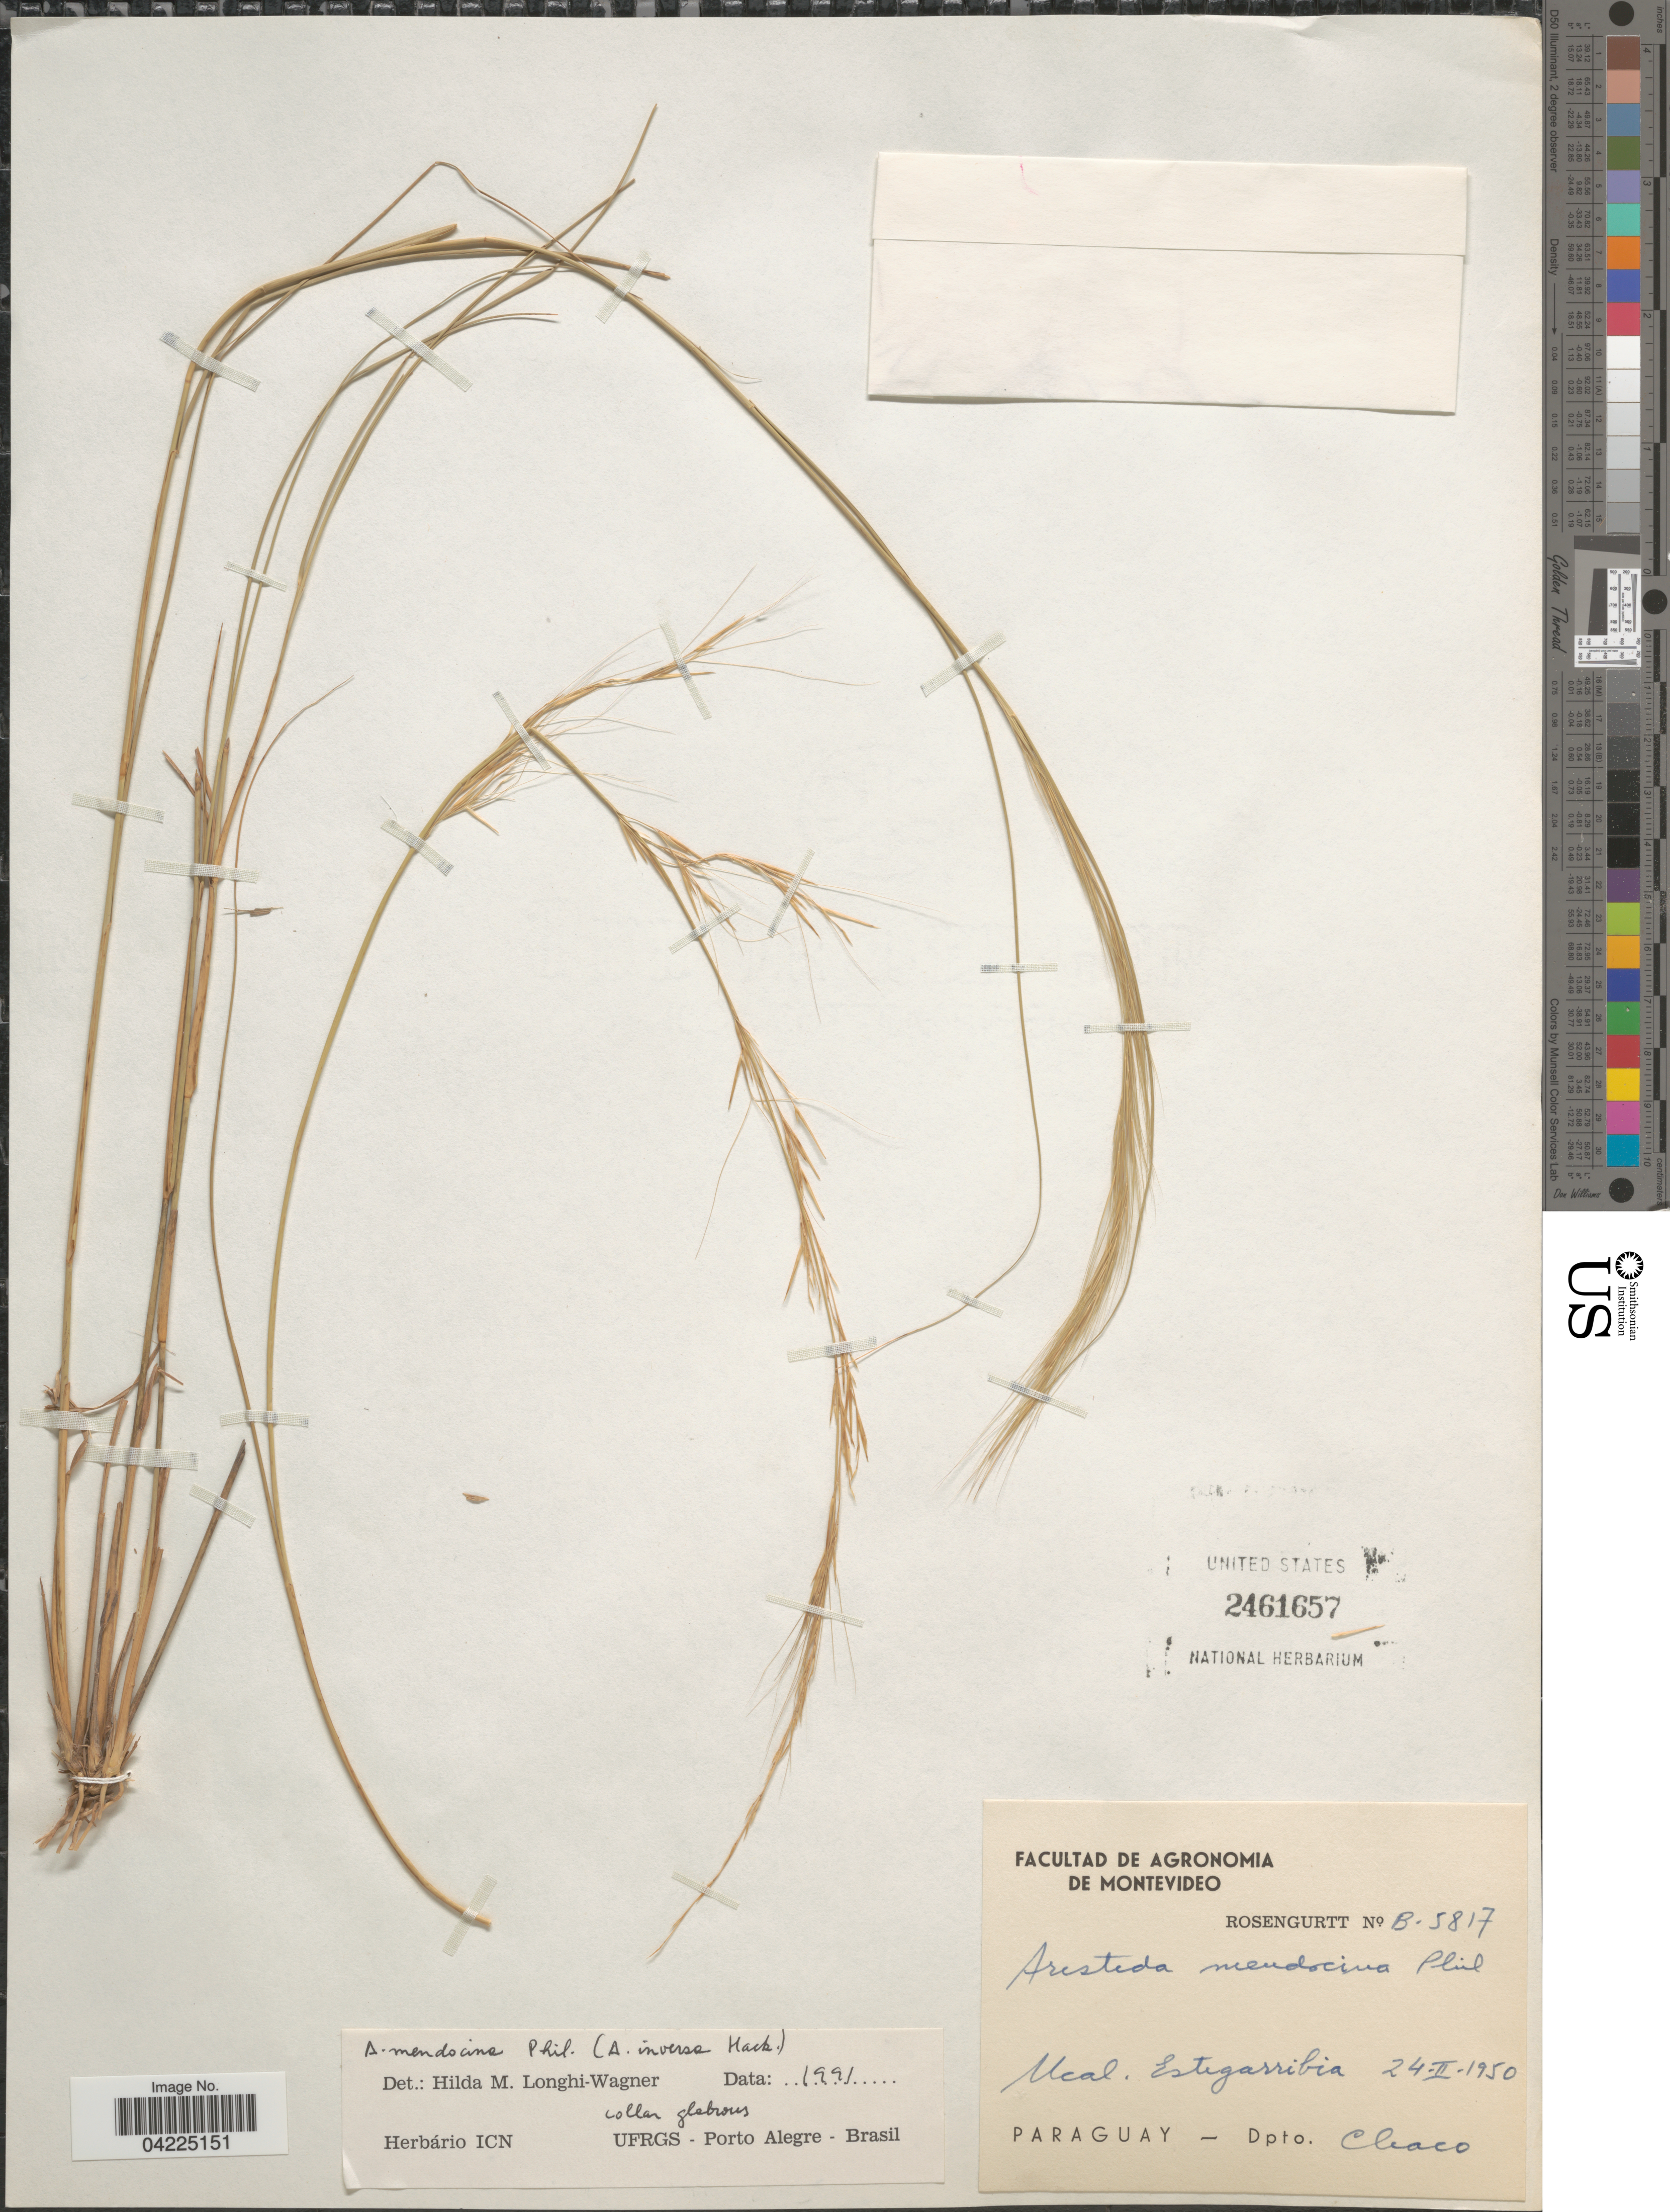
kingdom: Plantae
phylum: Tracheophyta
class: Liliopsida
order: Poales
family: Poaceae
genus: Aristida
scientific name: Aristida mendocina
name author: Phil.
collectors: Rosengurtt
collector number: B-5817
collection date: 1950-02-24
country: Argentina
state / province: Chaco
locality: Ucal. Estegarriba. Dpto. Chaco.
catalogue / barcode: US 2461657